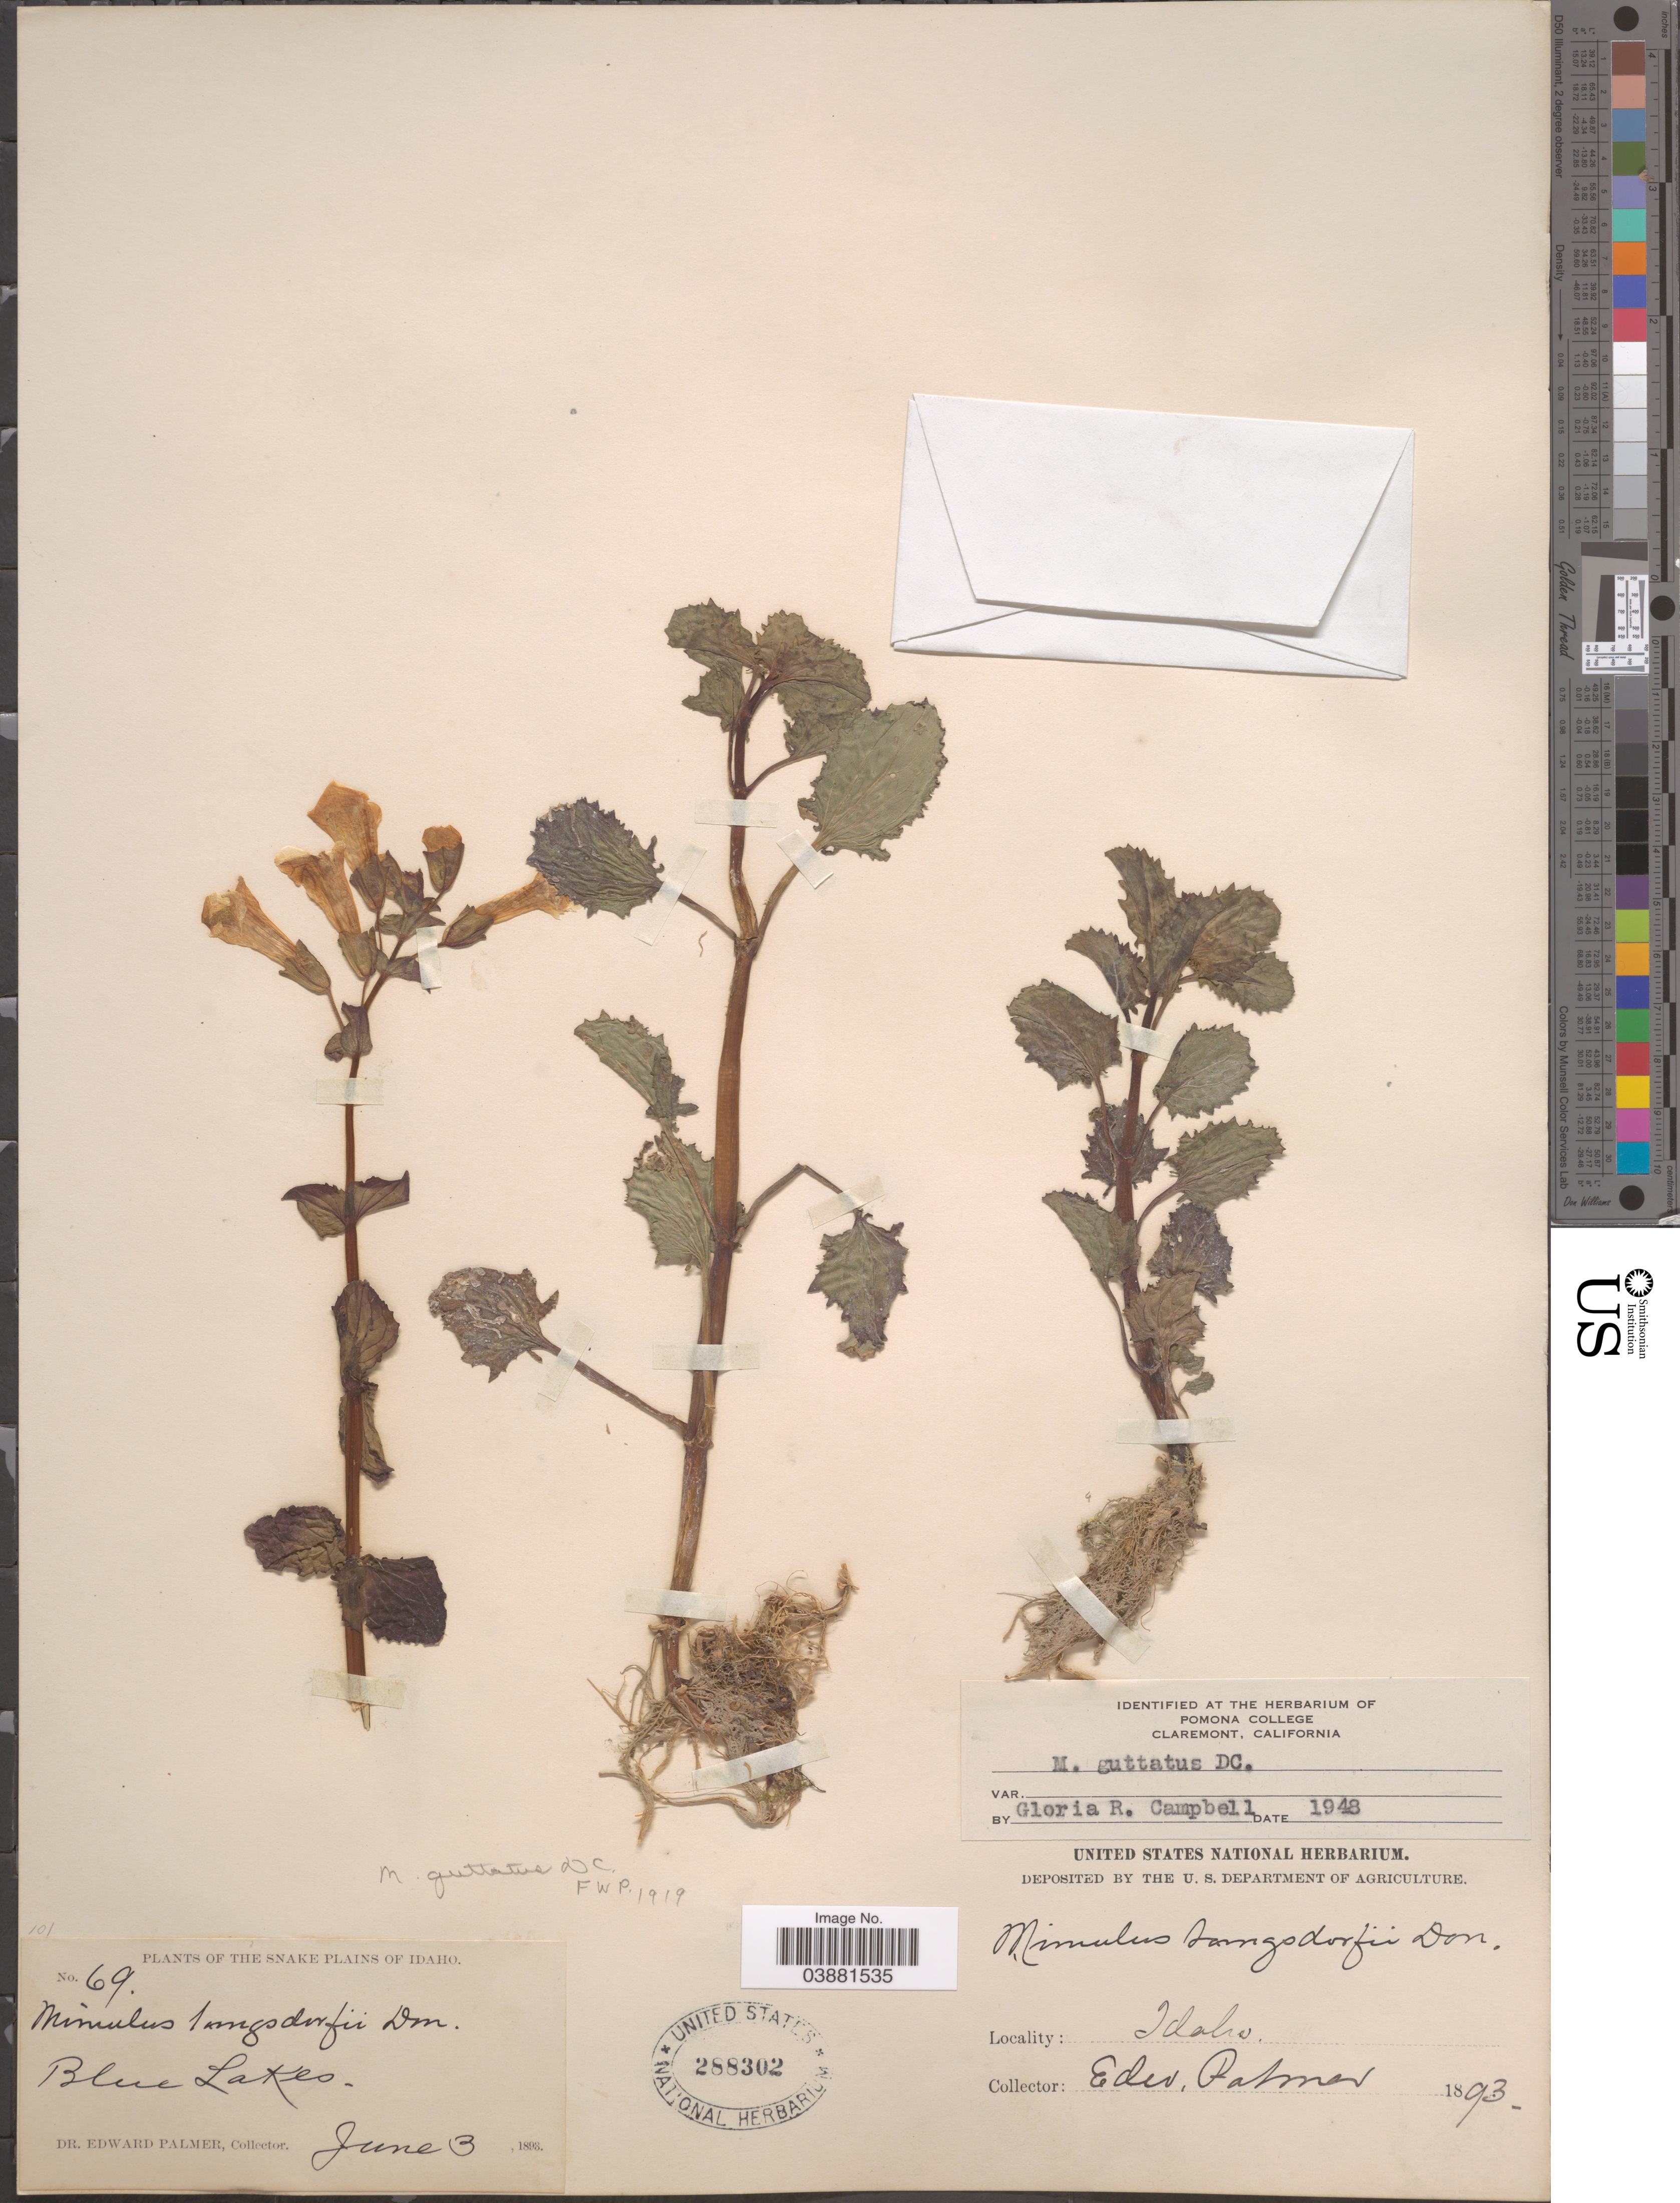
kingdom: Plantae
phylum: Tracheophyta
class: Magnoliopsida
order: Lamiales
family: Phrymaceae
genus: Mimulus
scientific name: Mimulus guttatus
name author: DC.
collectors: E. Palmer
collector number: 69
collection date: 1893-06-03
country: United States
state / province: Idaho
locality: Snake Plains. Blue Lakes.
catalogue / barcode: US 288302